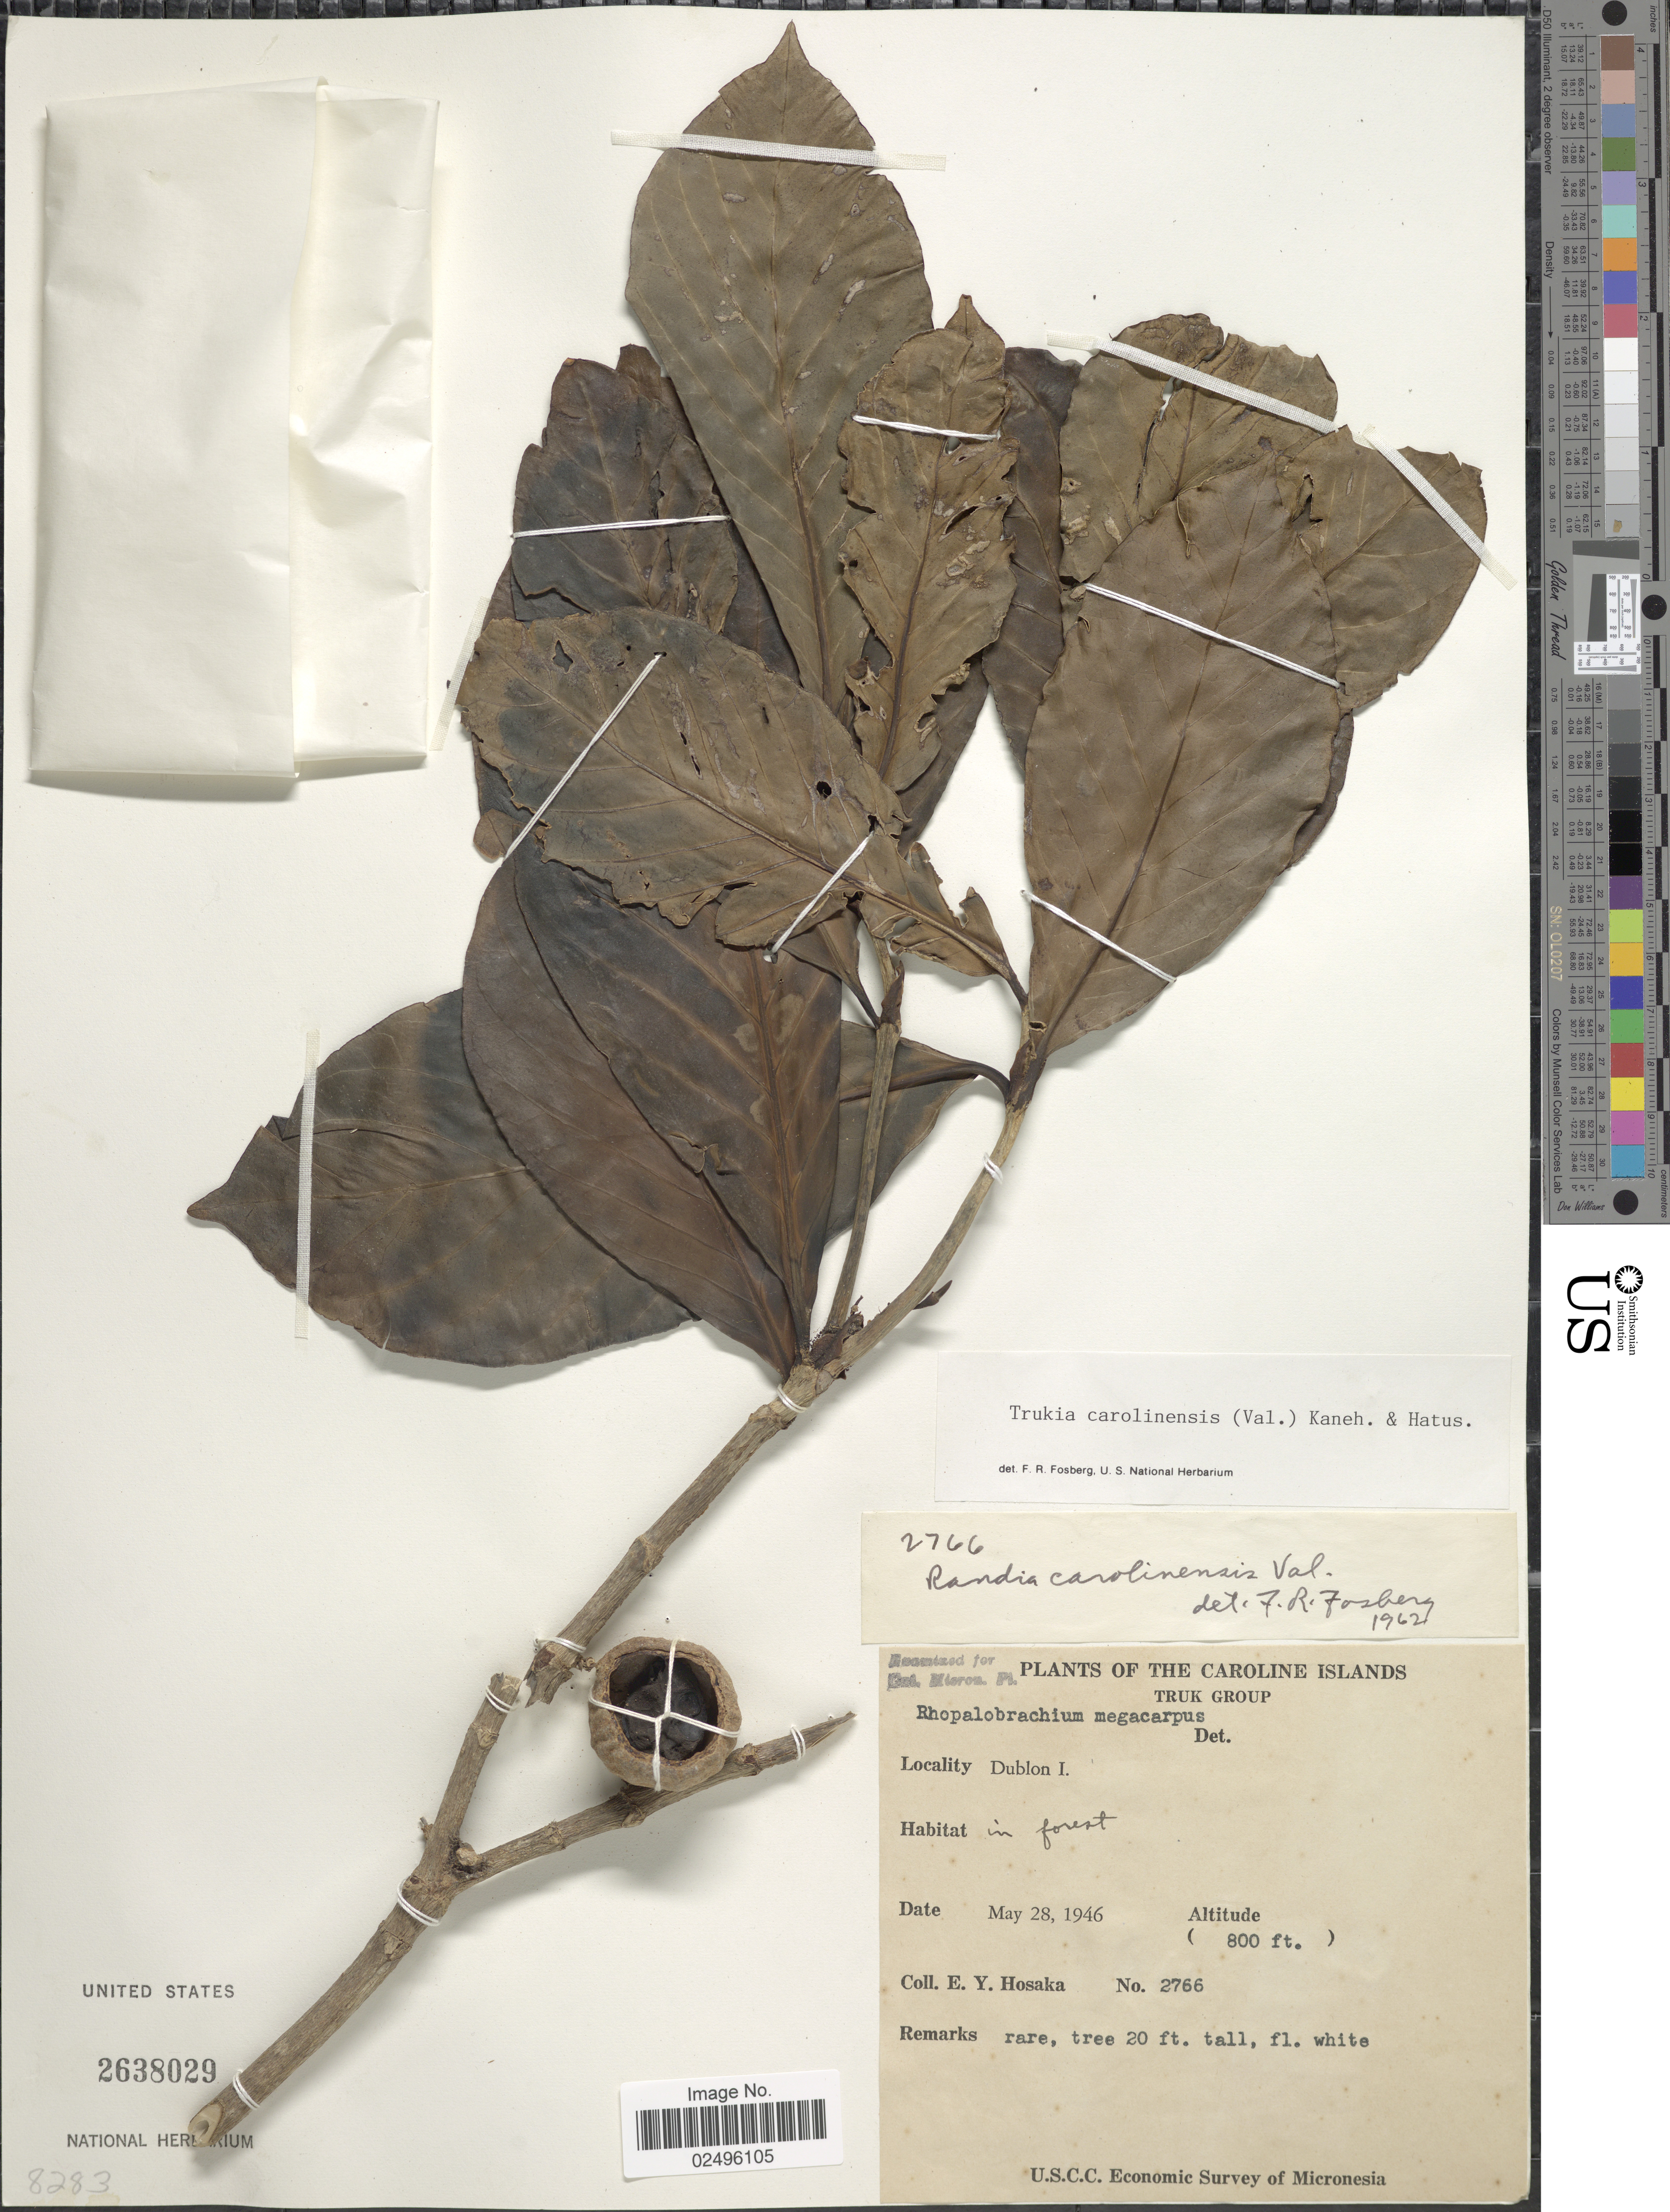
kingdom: Plantae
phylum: Tracheophyta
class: Magnoliopsida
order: Gentianales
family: Rubiaceae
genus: Trukia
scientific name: Trukia carolinensis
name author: (Valeton) Kaneh. & Hatus.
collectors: E. Y. Hosaka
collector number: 2766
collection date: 1946-05-28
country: Micronesia, Federated States of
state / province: Truk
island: Dublon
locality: The Caroline Islands, Truk Group, Dublon I, in forest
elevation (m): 244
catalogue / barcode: US 2638029